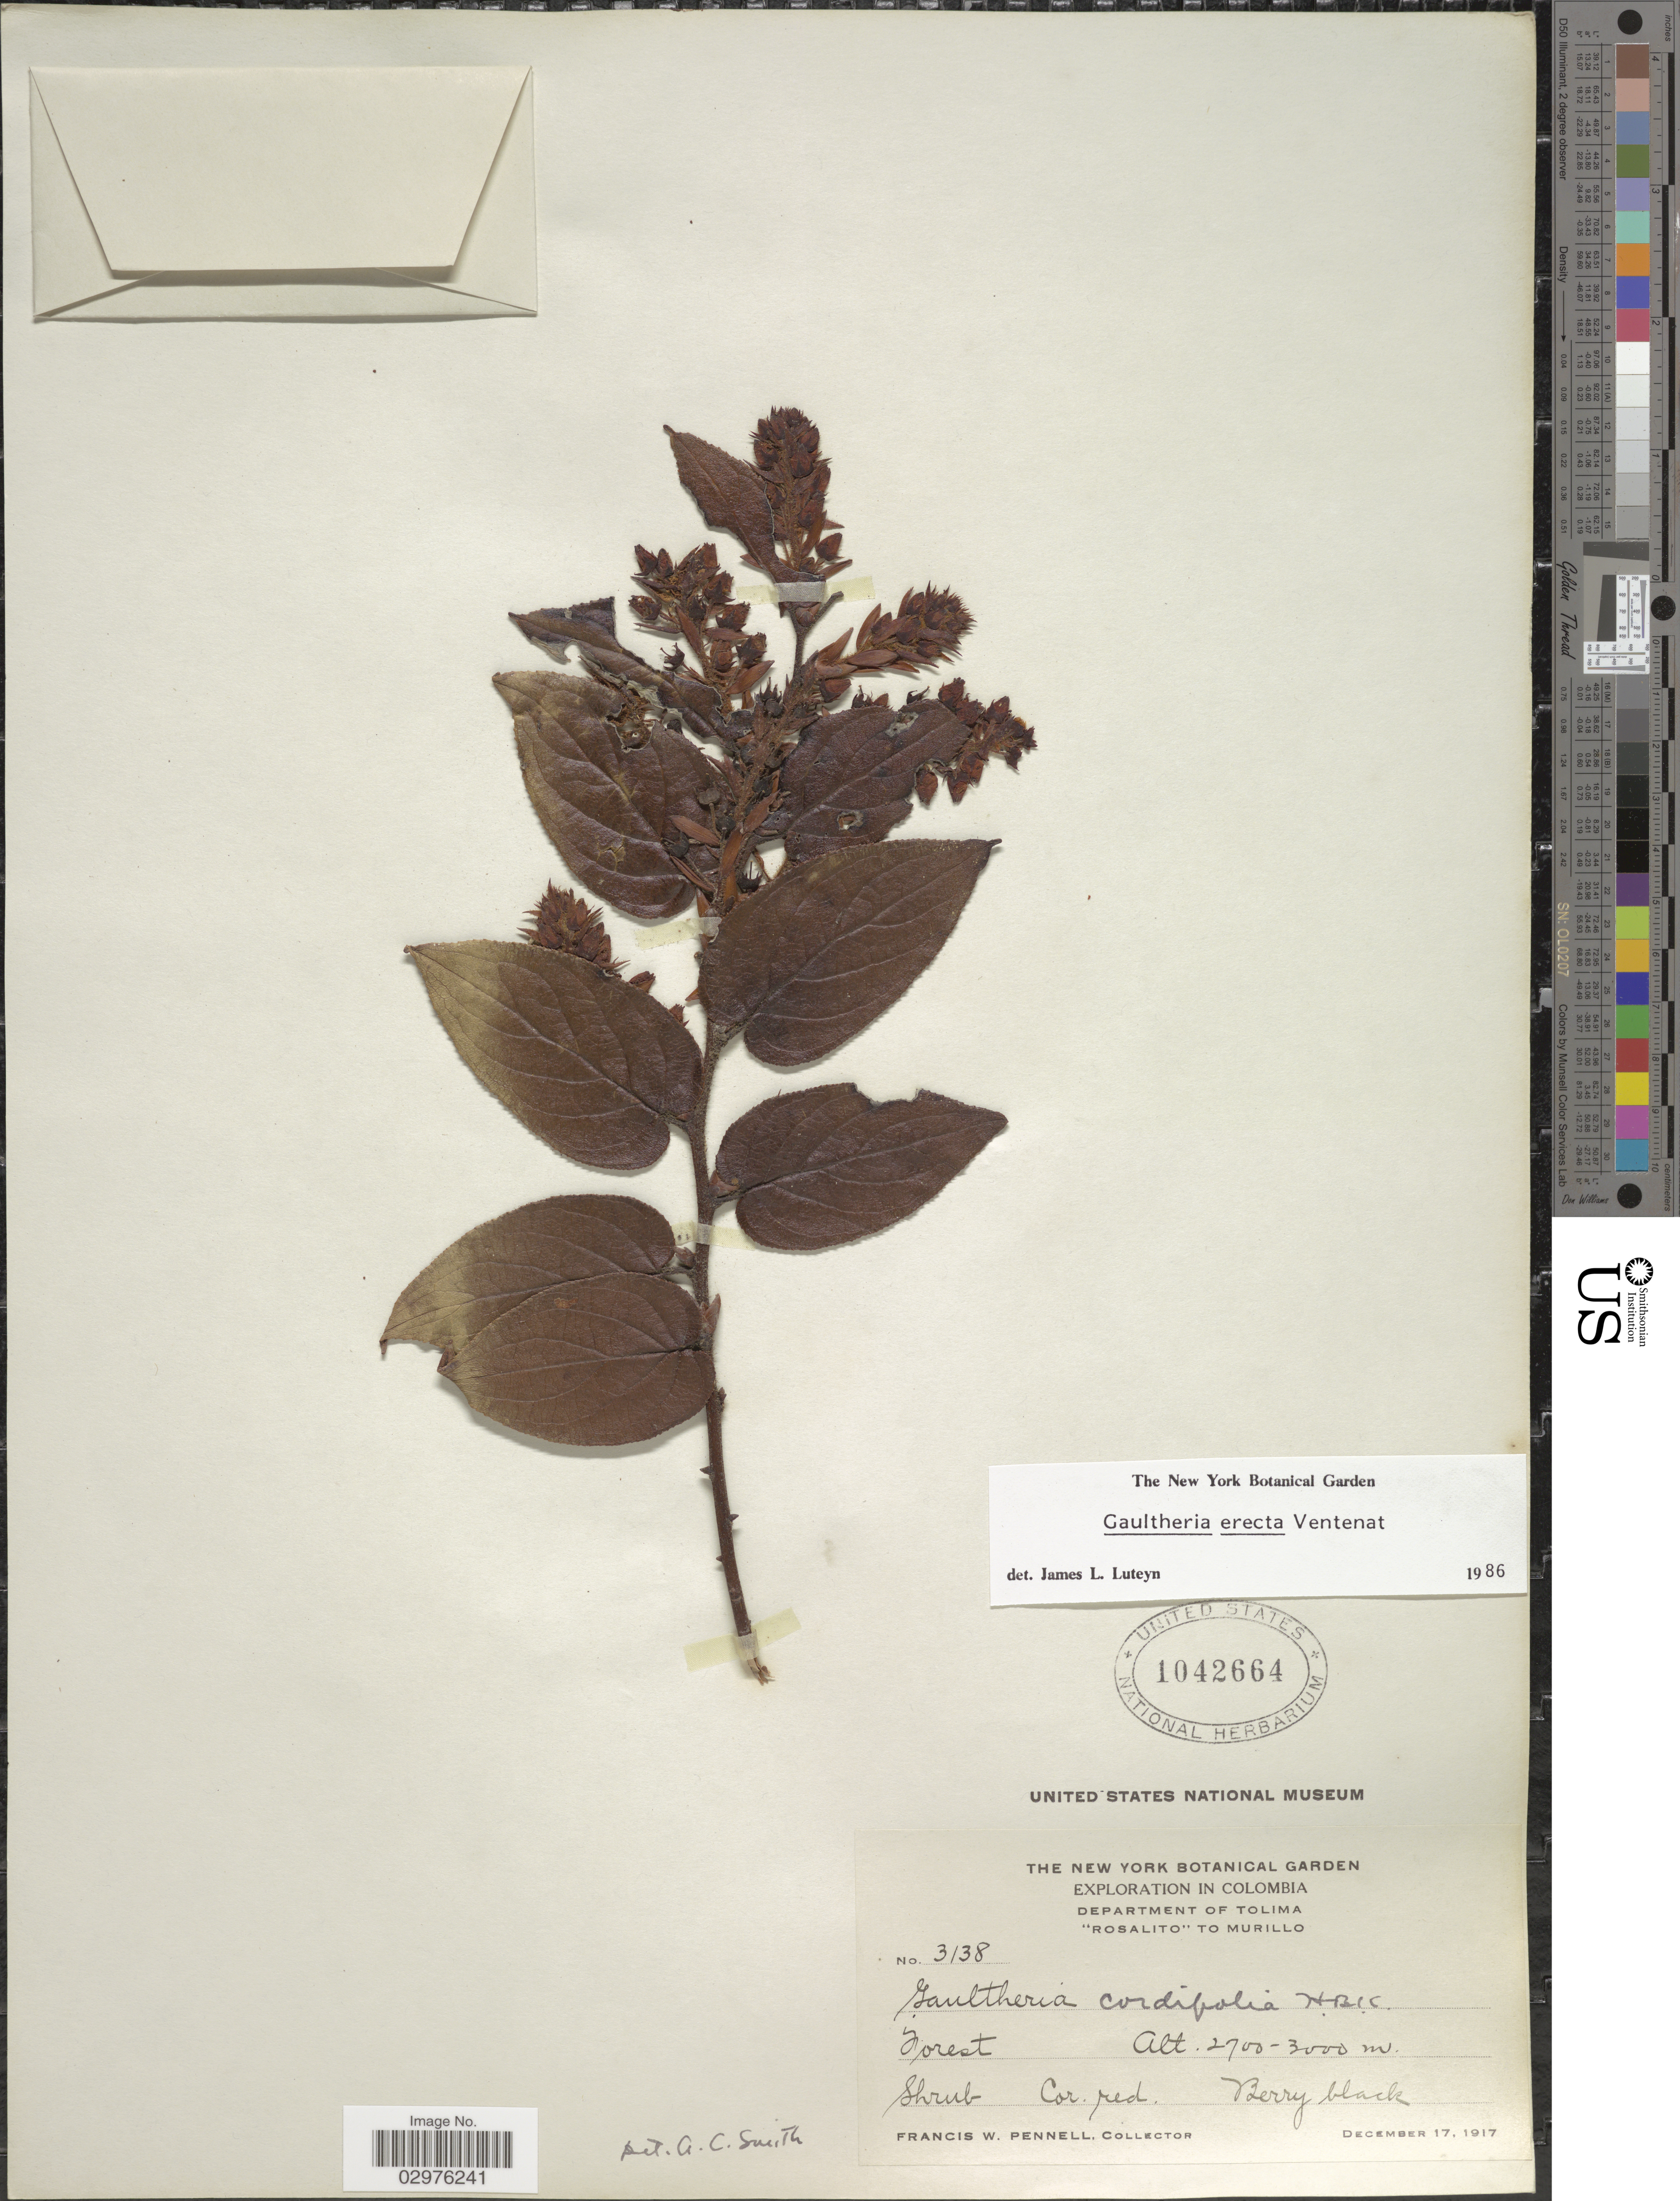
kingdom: Plantae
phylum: Tracheophyta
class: Magnoliopsida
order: Ericales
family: Ericaceae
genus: Gaultheria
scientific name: Gaultheria erecta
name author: Vent.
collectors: F. W. Pennell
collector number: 3138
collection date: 1917-12-17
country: Colombia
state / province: Tolima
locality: Department of Tolima. "Rosalito" to Murillo. Forest.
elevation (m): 2700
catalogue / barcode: US 1042664